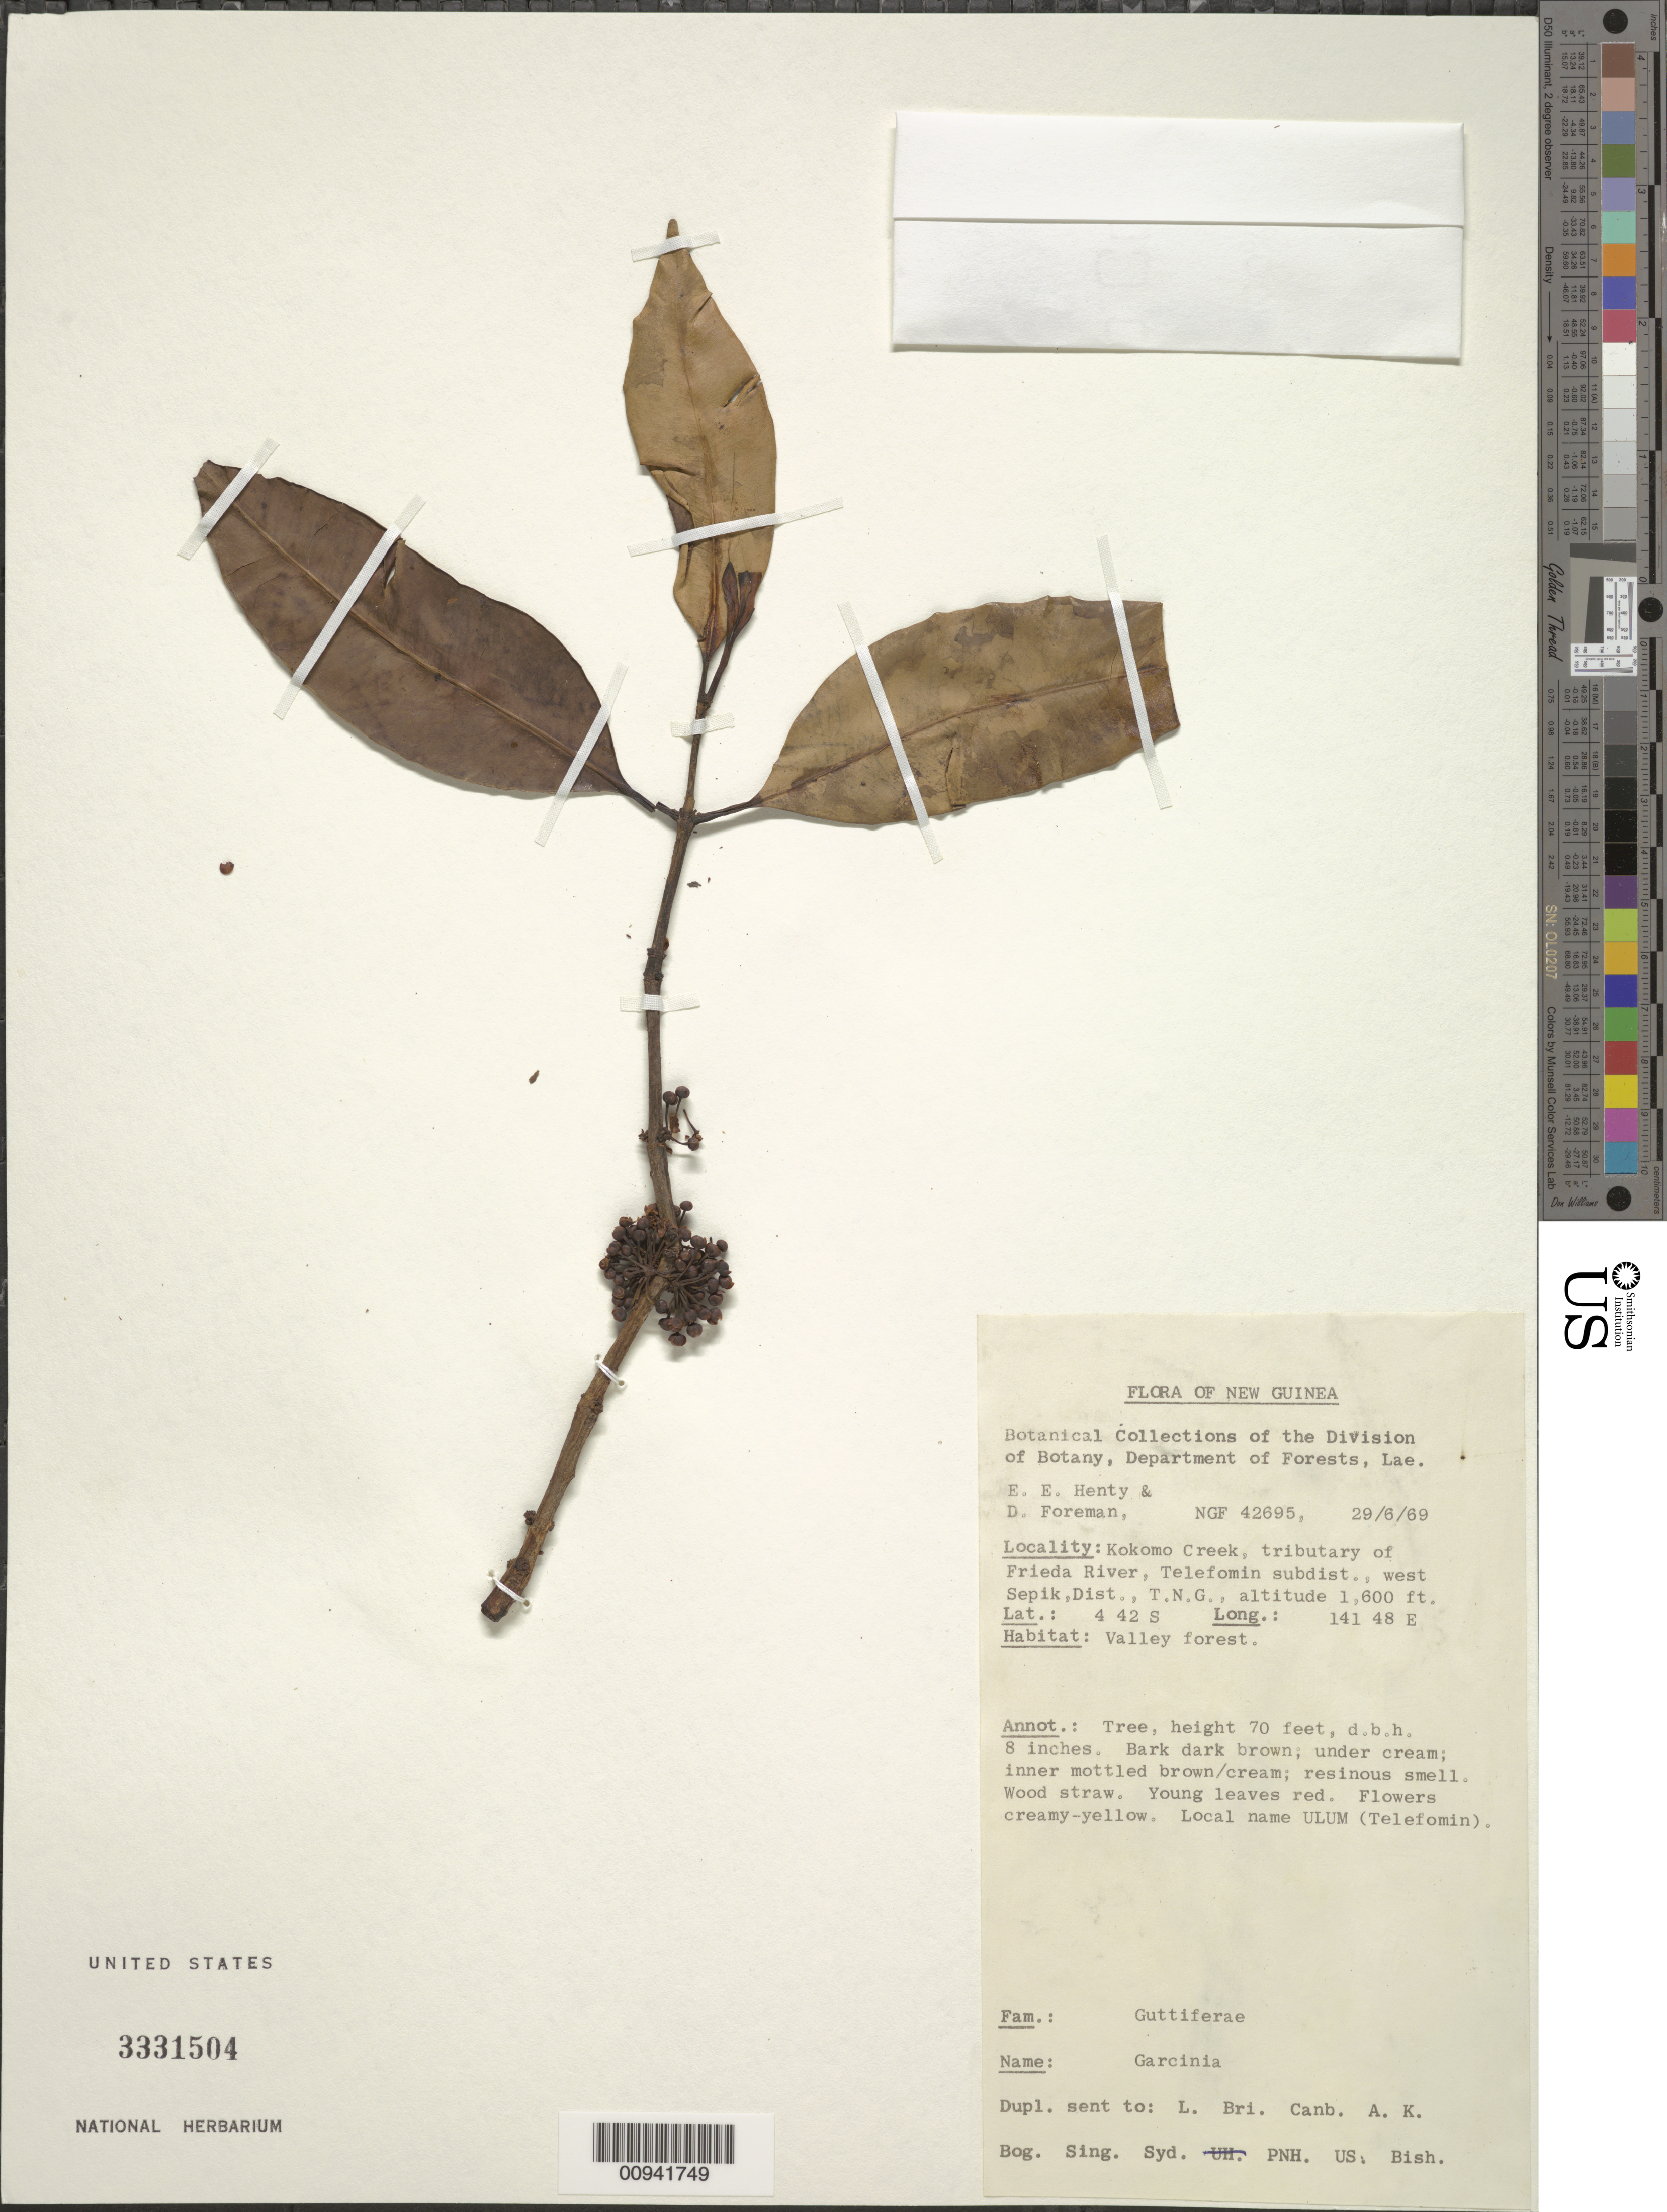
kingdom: Plantae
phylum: Tracheophyta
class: Magnoliopsida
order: Malpighiales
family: Clusiaceae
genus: Garcinia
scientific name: Garcinia sp.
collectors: E. Henty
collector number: NGF 42695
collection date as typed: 29 Jun 1969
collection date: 1969-06-29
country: Papua New Guinea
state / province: Sandaun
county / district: Telefomin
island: New Guinea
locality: Kokomo Creek, tributary of Frieda river, Telefomin subdist., west Sepik, Dist.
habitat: Valley forest.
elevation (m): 488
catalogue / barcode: US 3331504